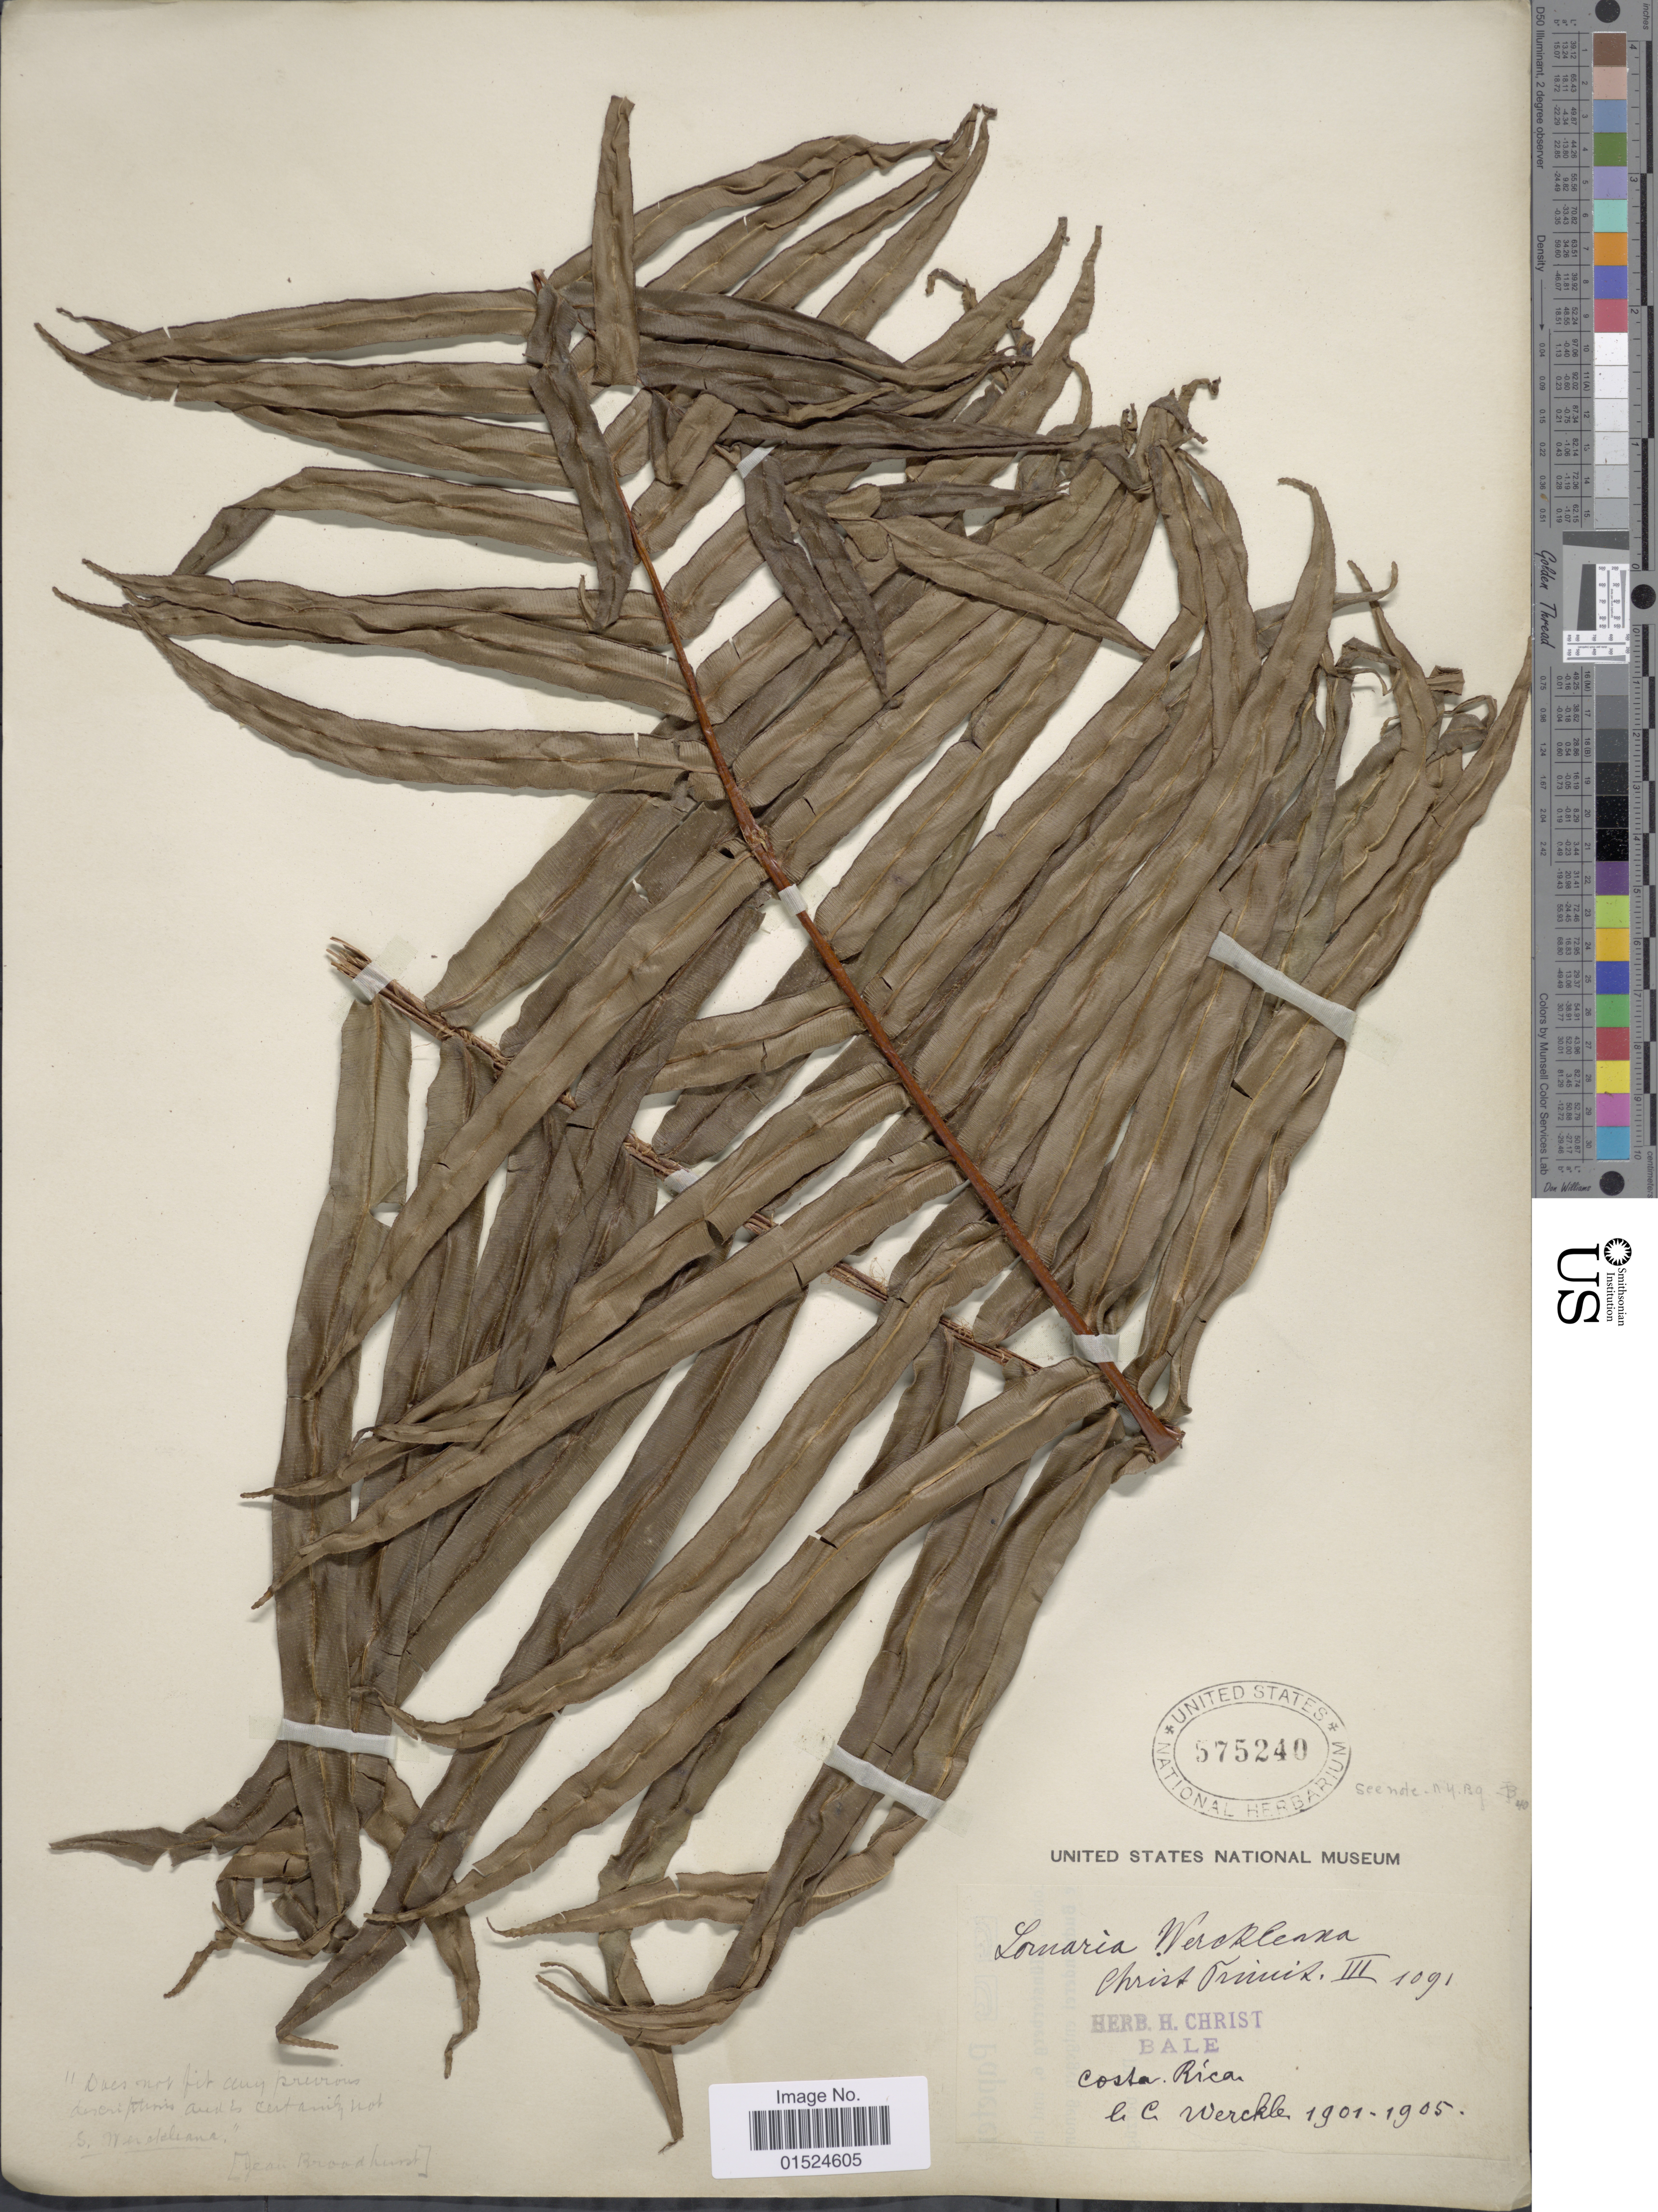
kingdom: Plantae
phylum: Tracheophyta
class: Polypodiopsida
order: Polypodiales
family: Blechnaceae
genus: Blechnum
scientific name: Blechnum werckleanum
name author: (Christ) C. Chr.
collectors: C. C Wercklé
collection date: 1901/1905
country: Costa Rica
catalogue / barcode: US 575240